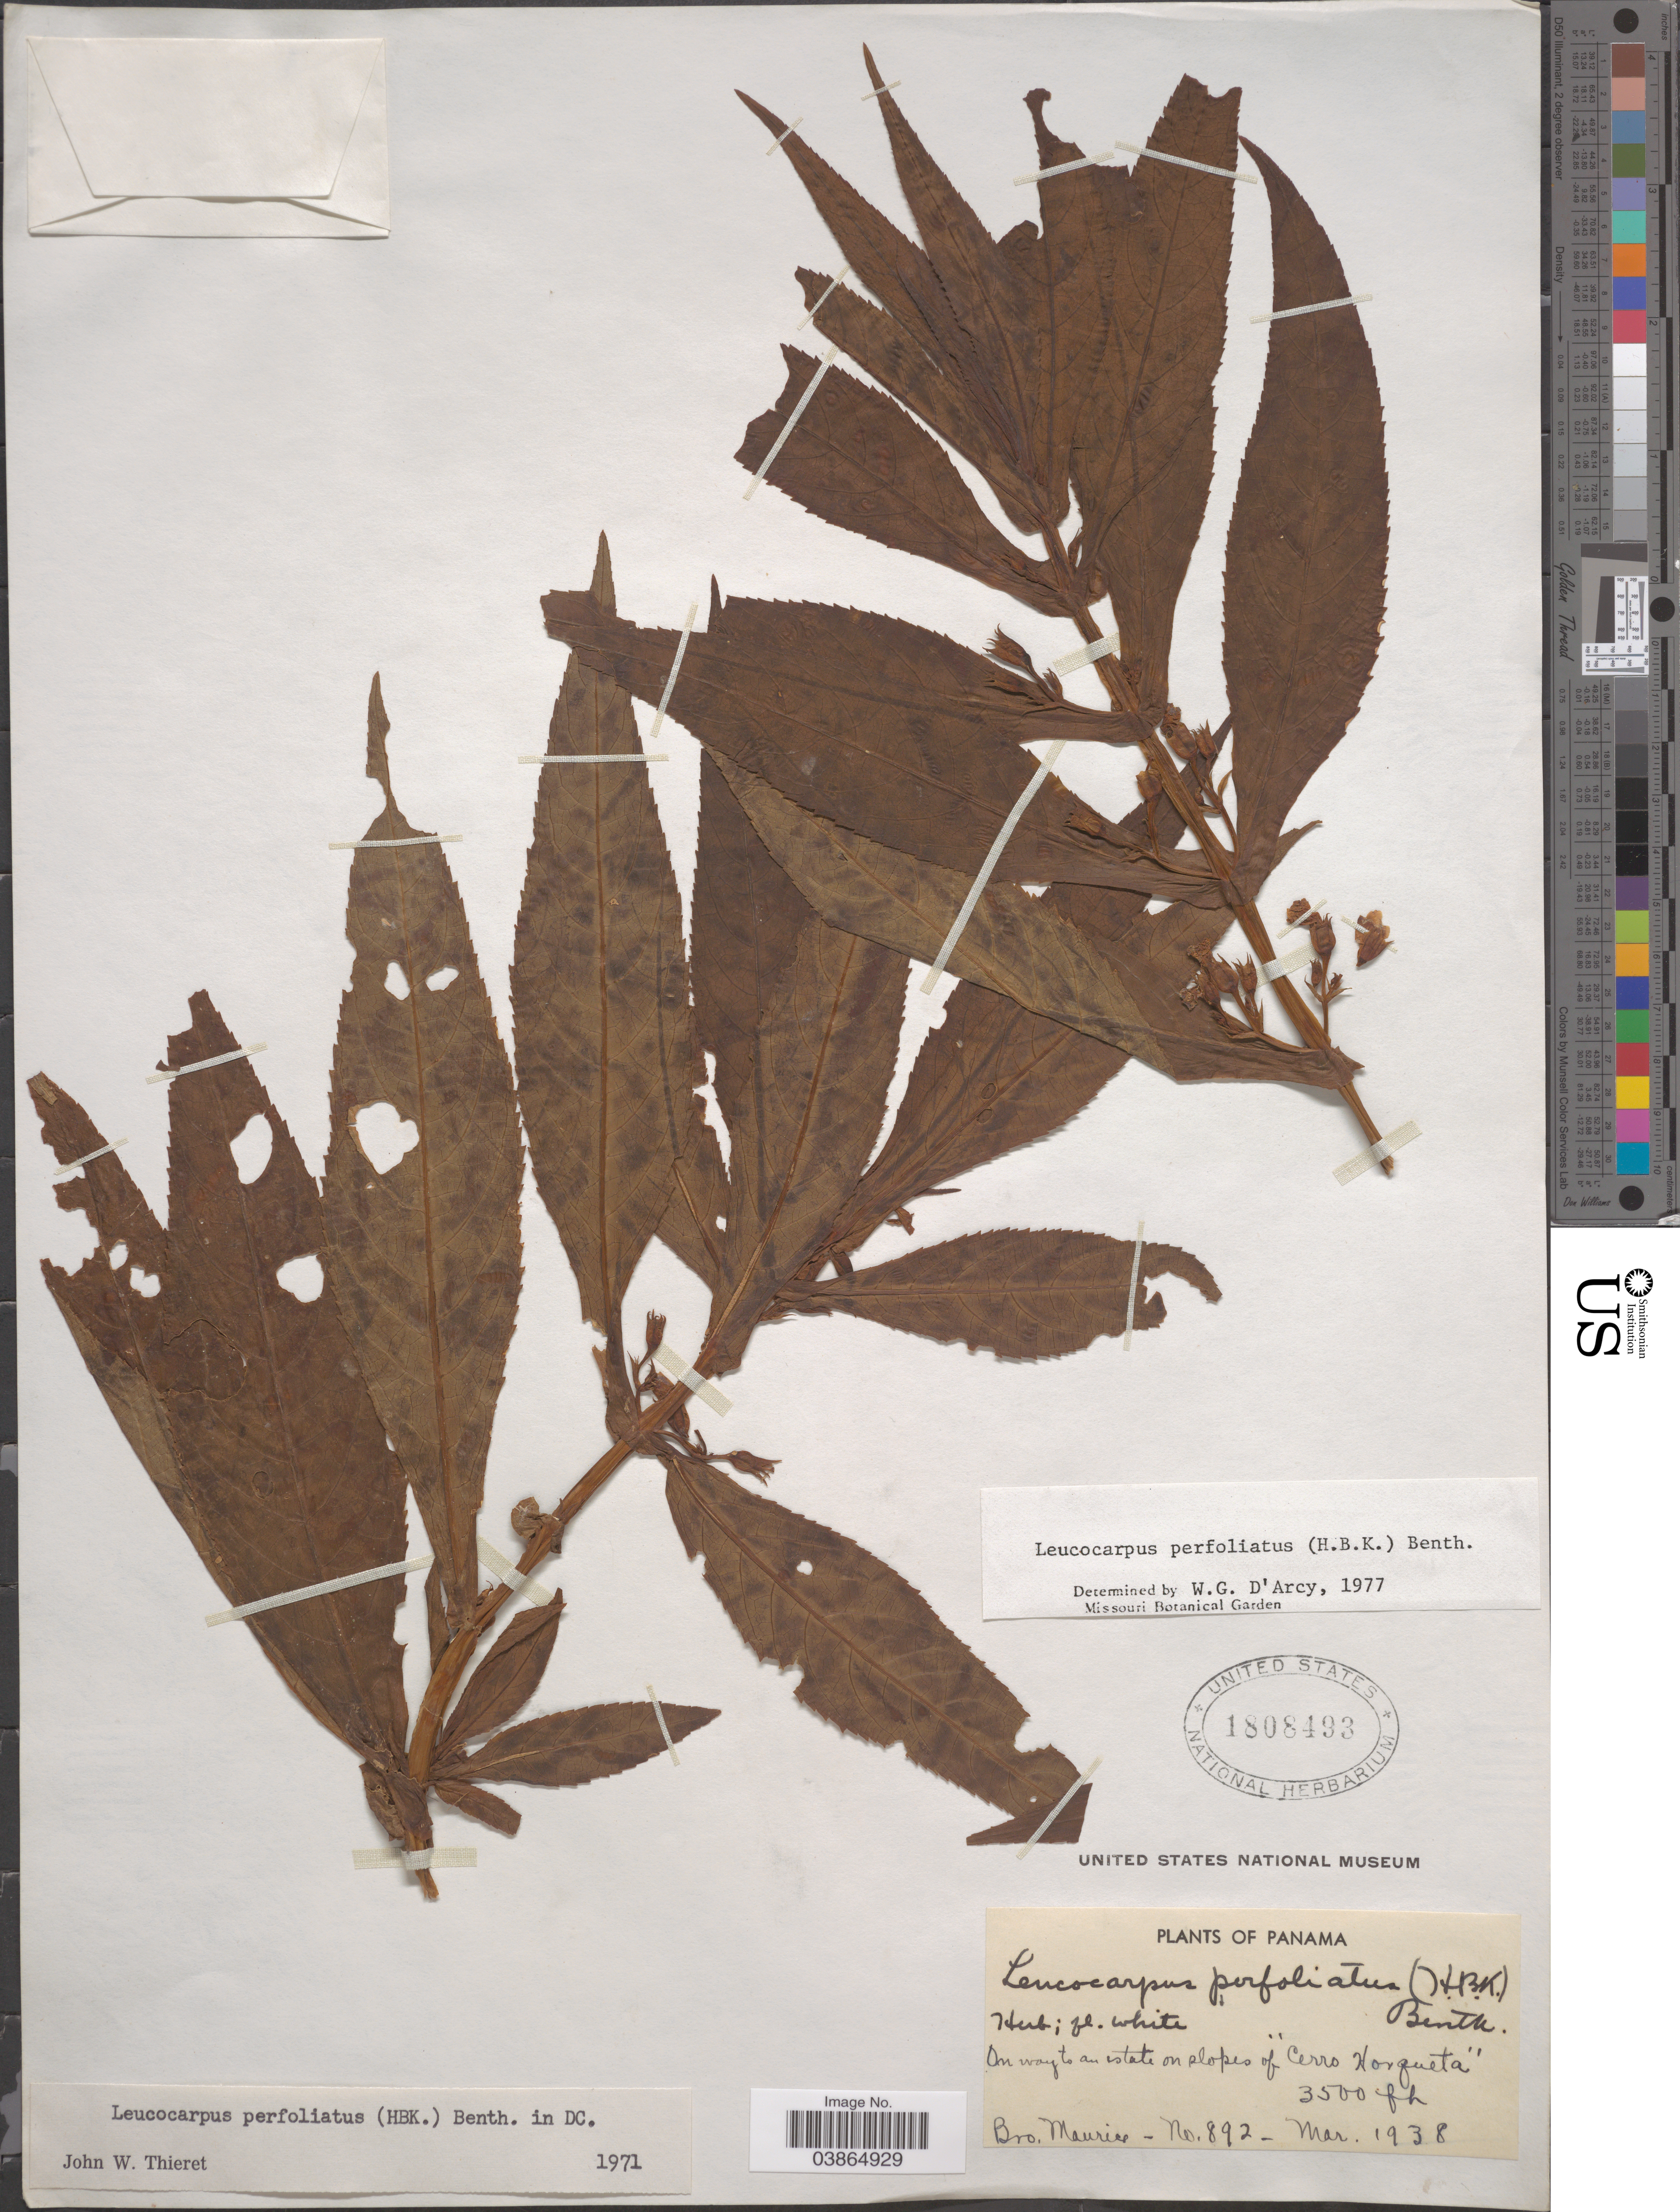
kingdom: Plantae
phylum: Tracheophyta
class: Magnoliopsida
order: Lamiales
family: Phrymaceae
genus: Leucocarpus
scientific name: Leucocarpus perfoliatus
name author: (Kunth) Benth.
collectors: B. Maurice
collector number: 892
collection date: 1938-03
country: Panama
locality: On slopes of Cerro Horgueta.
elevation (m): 1067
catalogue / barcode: US 1808493